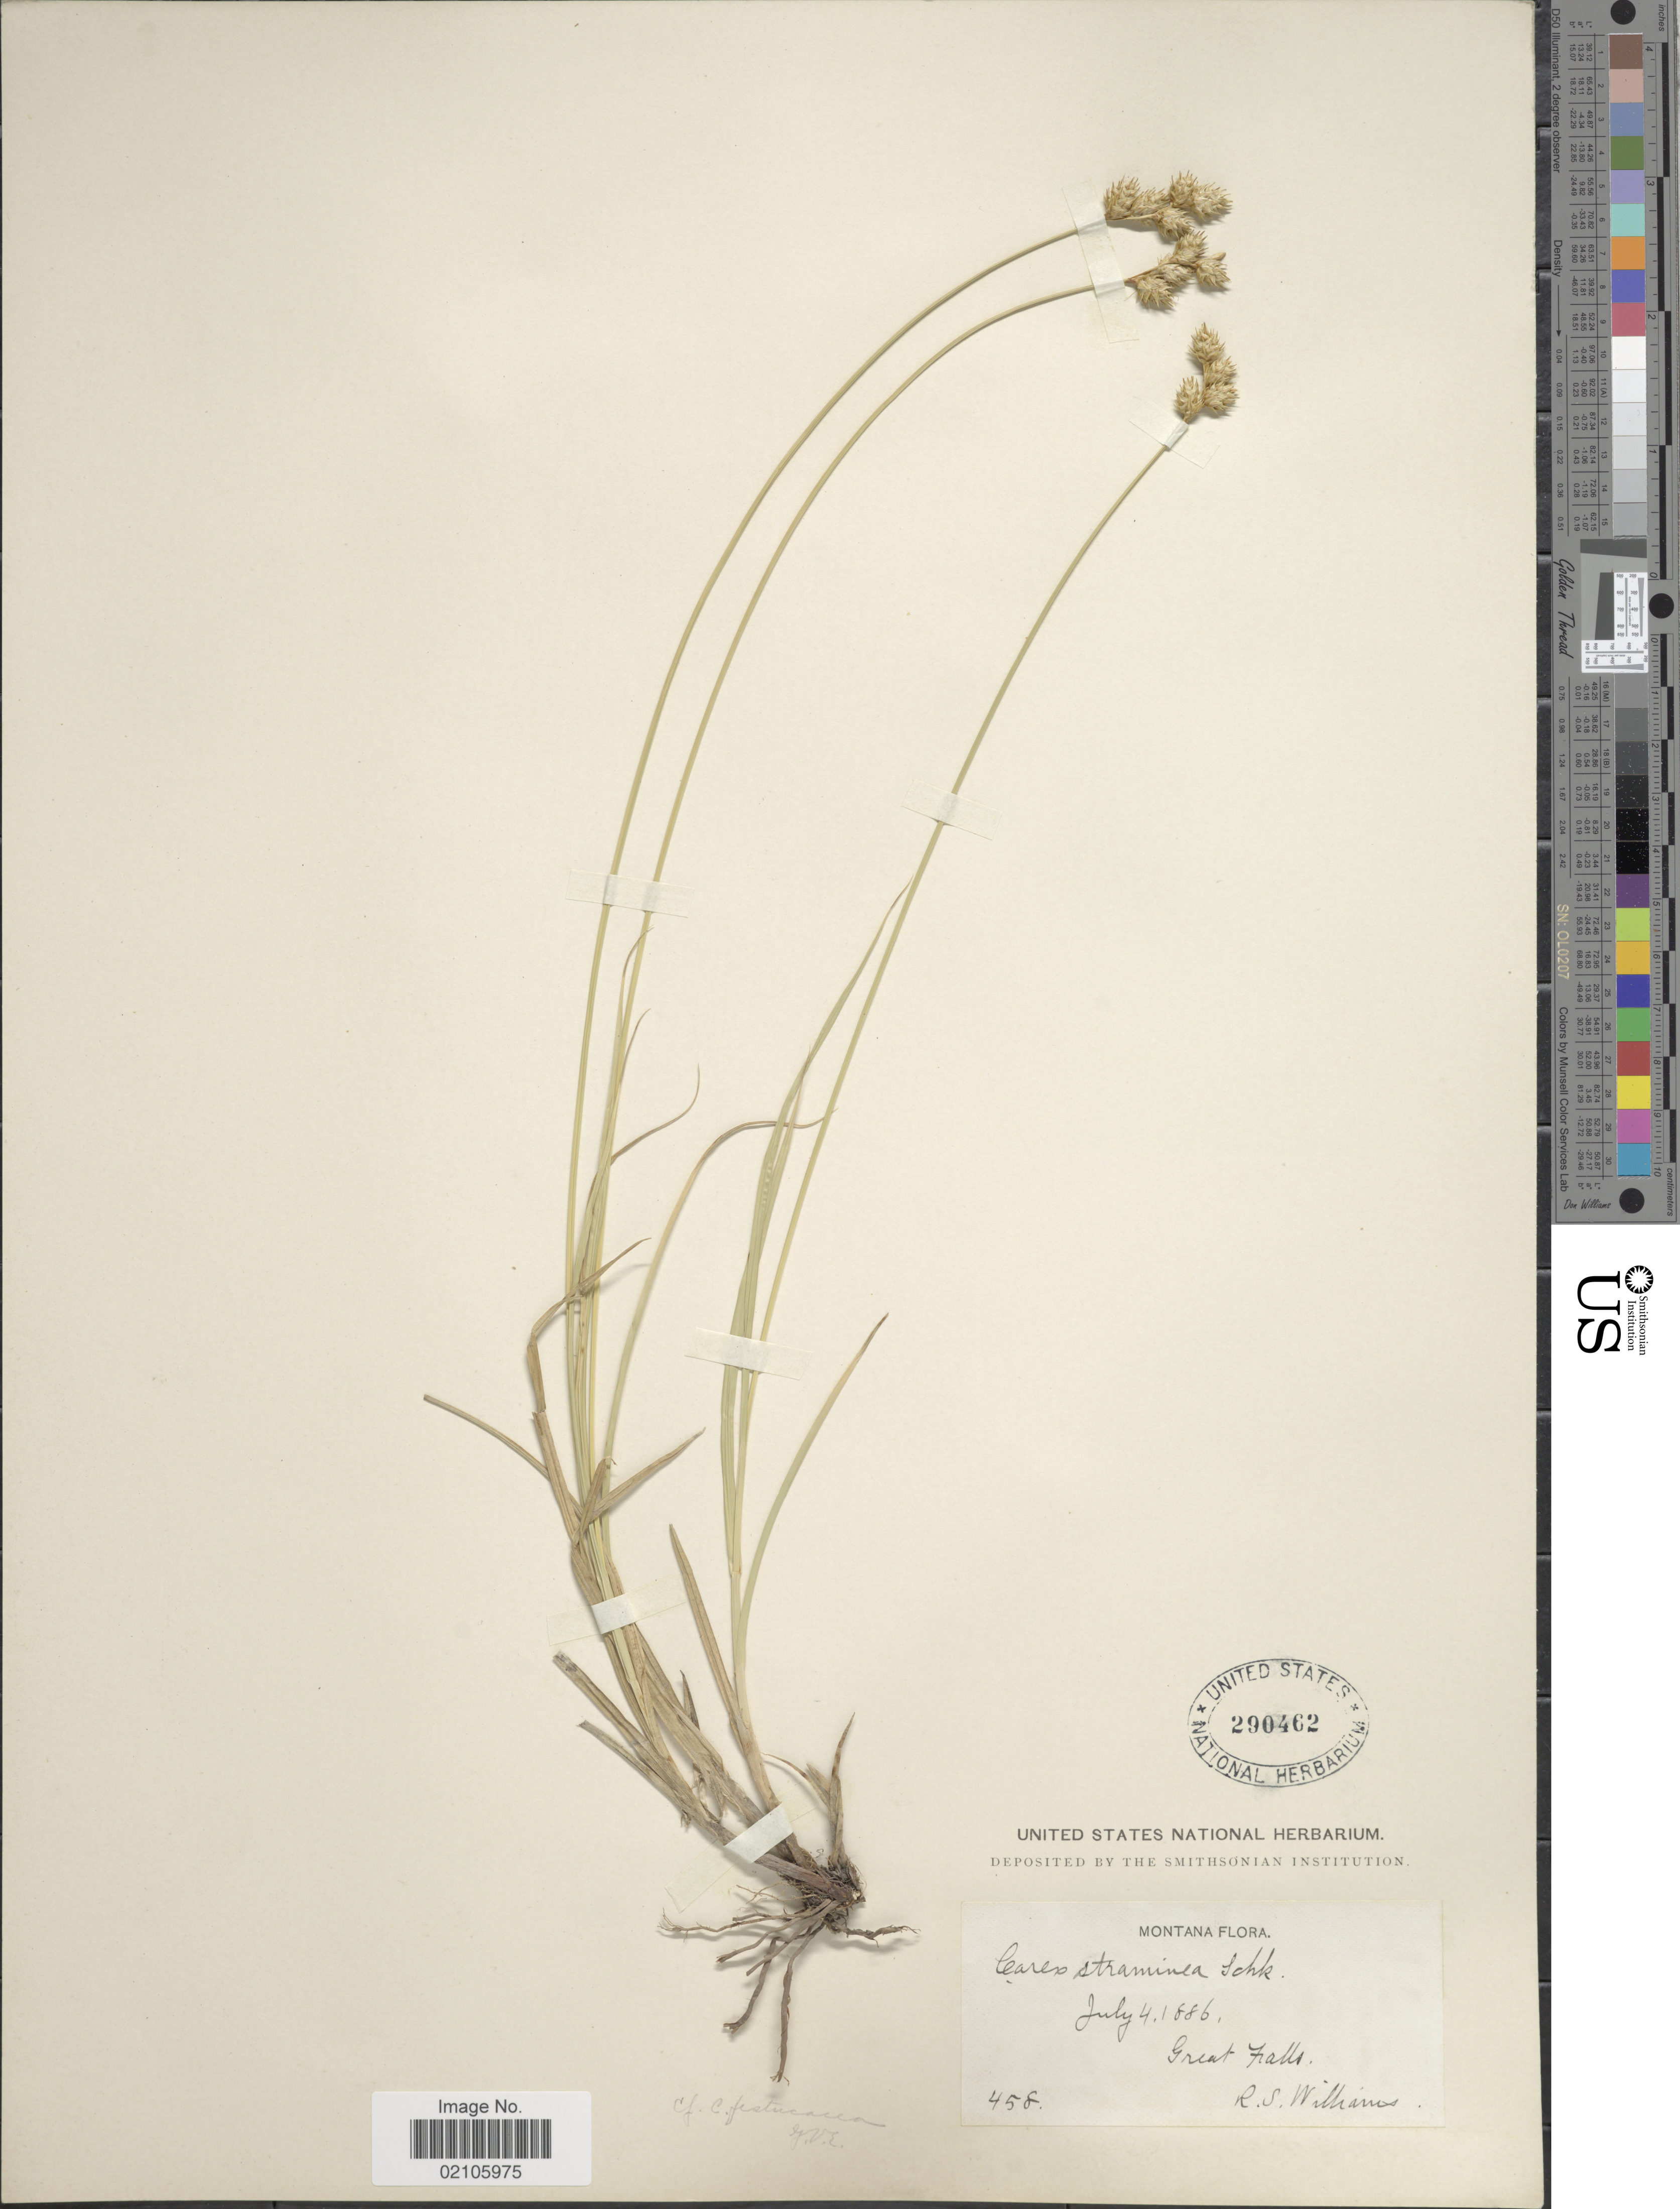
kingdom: Plantae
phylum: Tracheophyta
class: Liliopsida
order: Poales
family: Cyperaceae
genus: Carex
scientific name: Carex brevior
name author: (Dewey) Mack. ex Lunell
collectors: R. S. Williams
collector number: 458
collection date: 1886-07-04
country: United States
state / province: Montana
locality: Great Falls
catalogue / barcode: US 290462